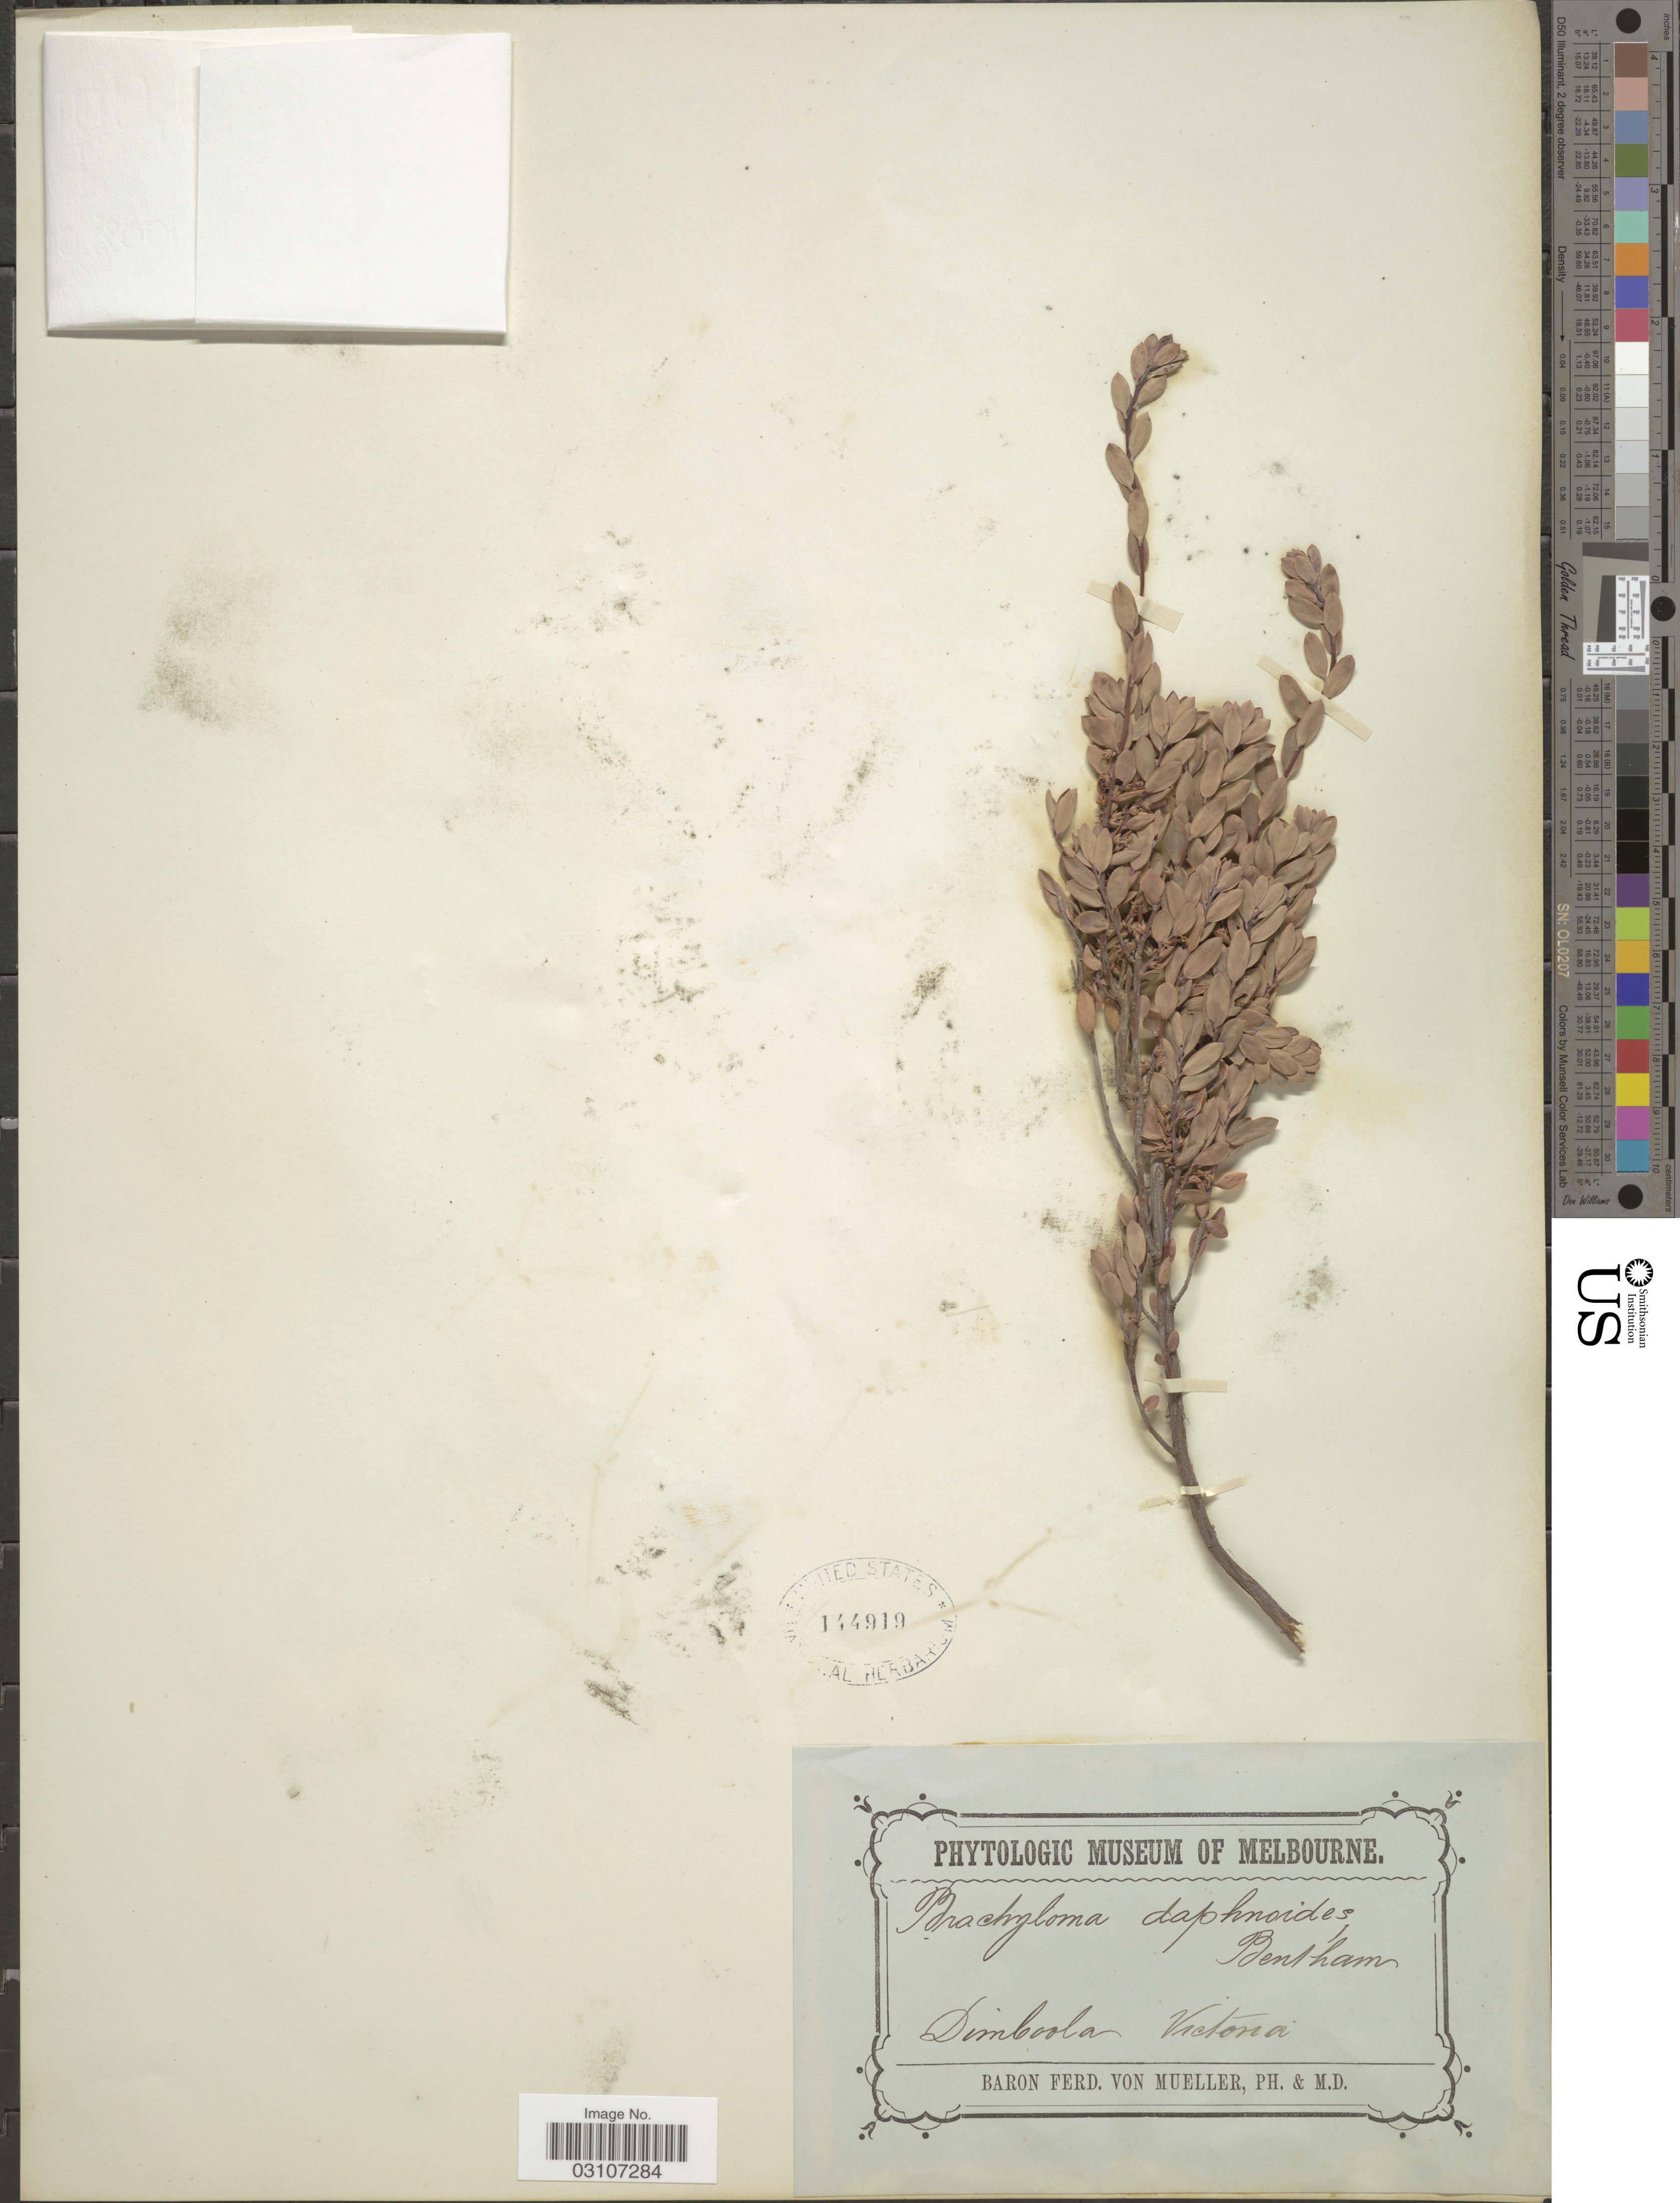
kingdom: Plantae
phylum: Tracheophyta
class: Magnoliopsida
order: Ericales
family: Ericaceae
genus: Brachyloma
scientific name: Brachyloma daphnoides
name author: (Sm.) Benth.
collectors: F. Mueller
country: Australia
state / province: Victoria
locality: Dimboola Victoria.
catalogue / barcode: US 144919